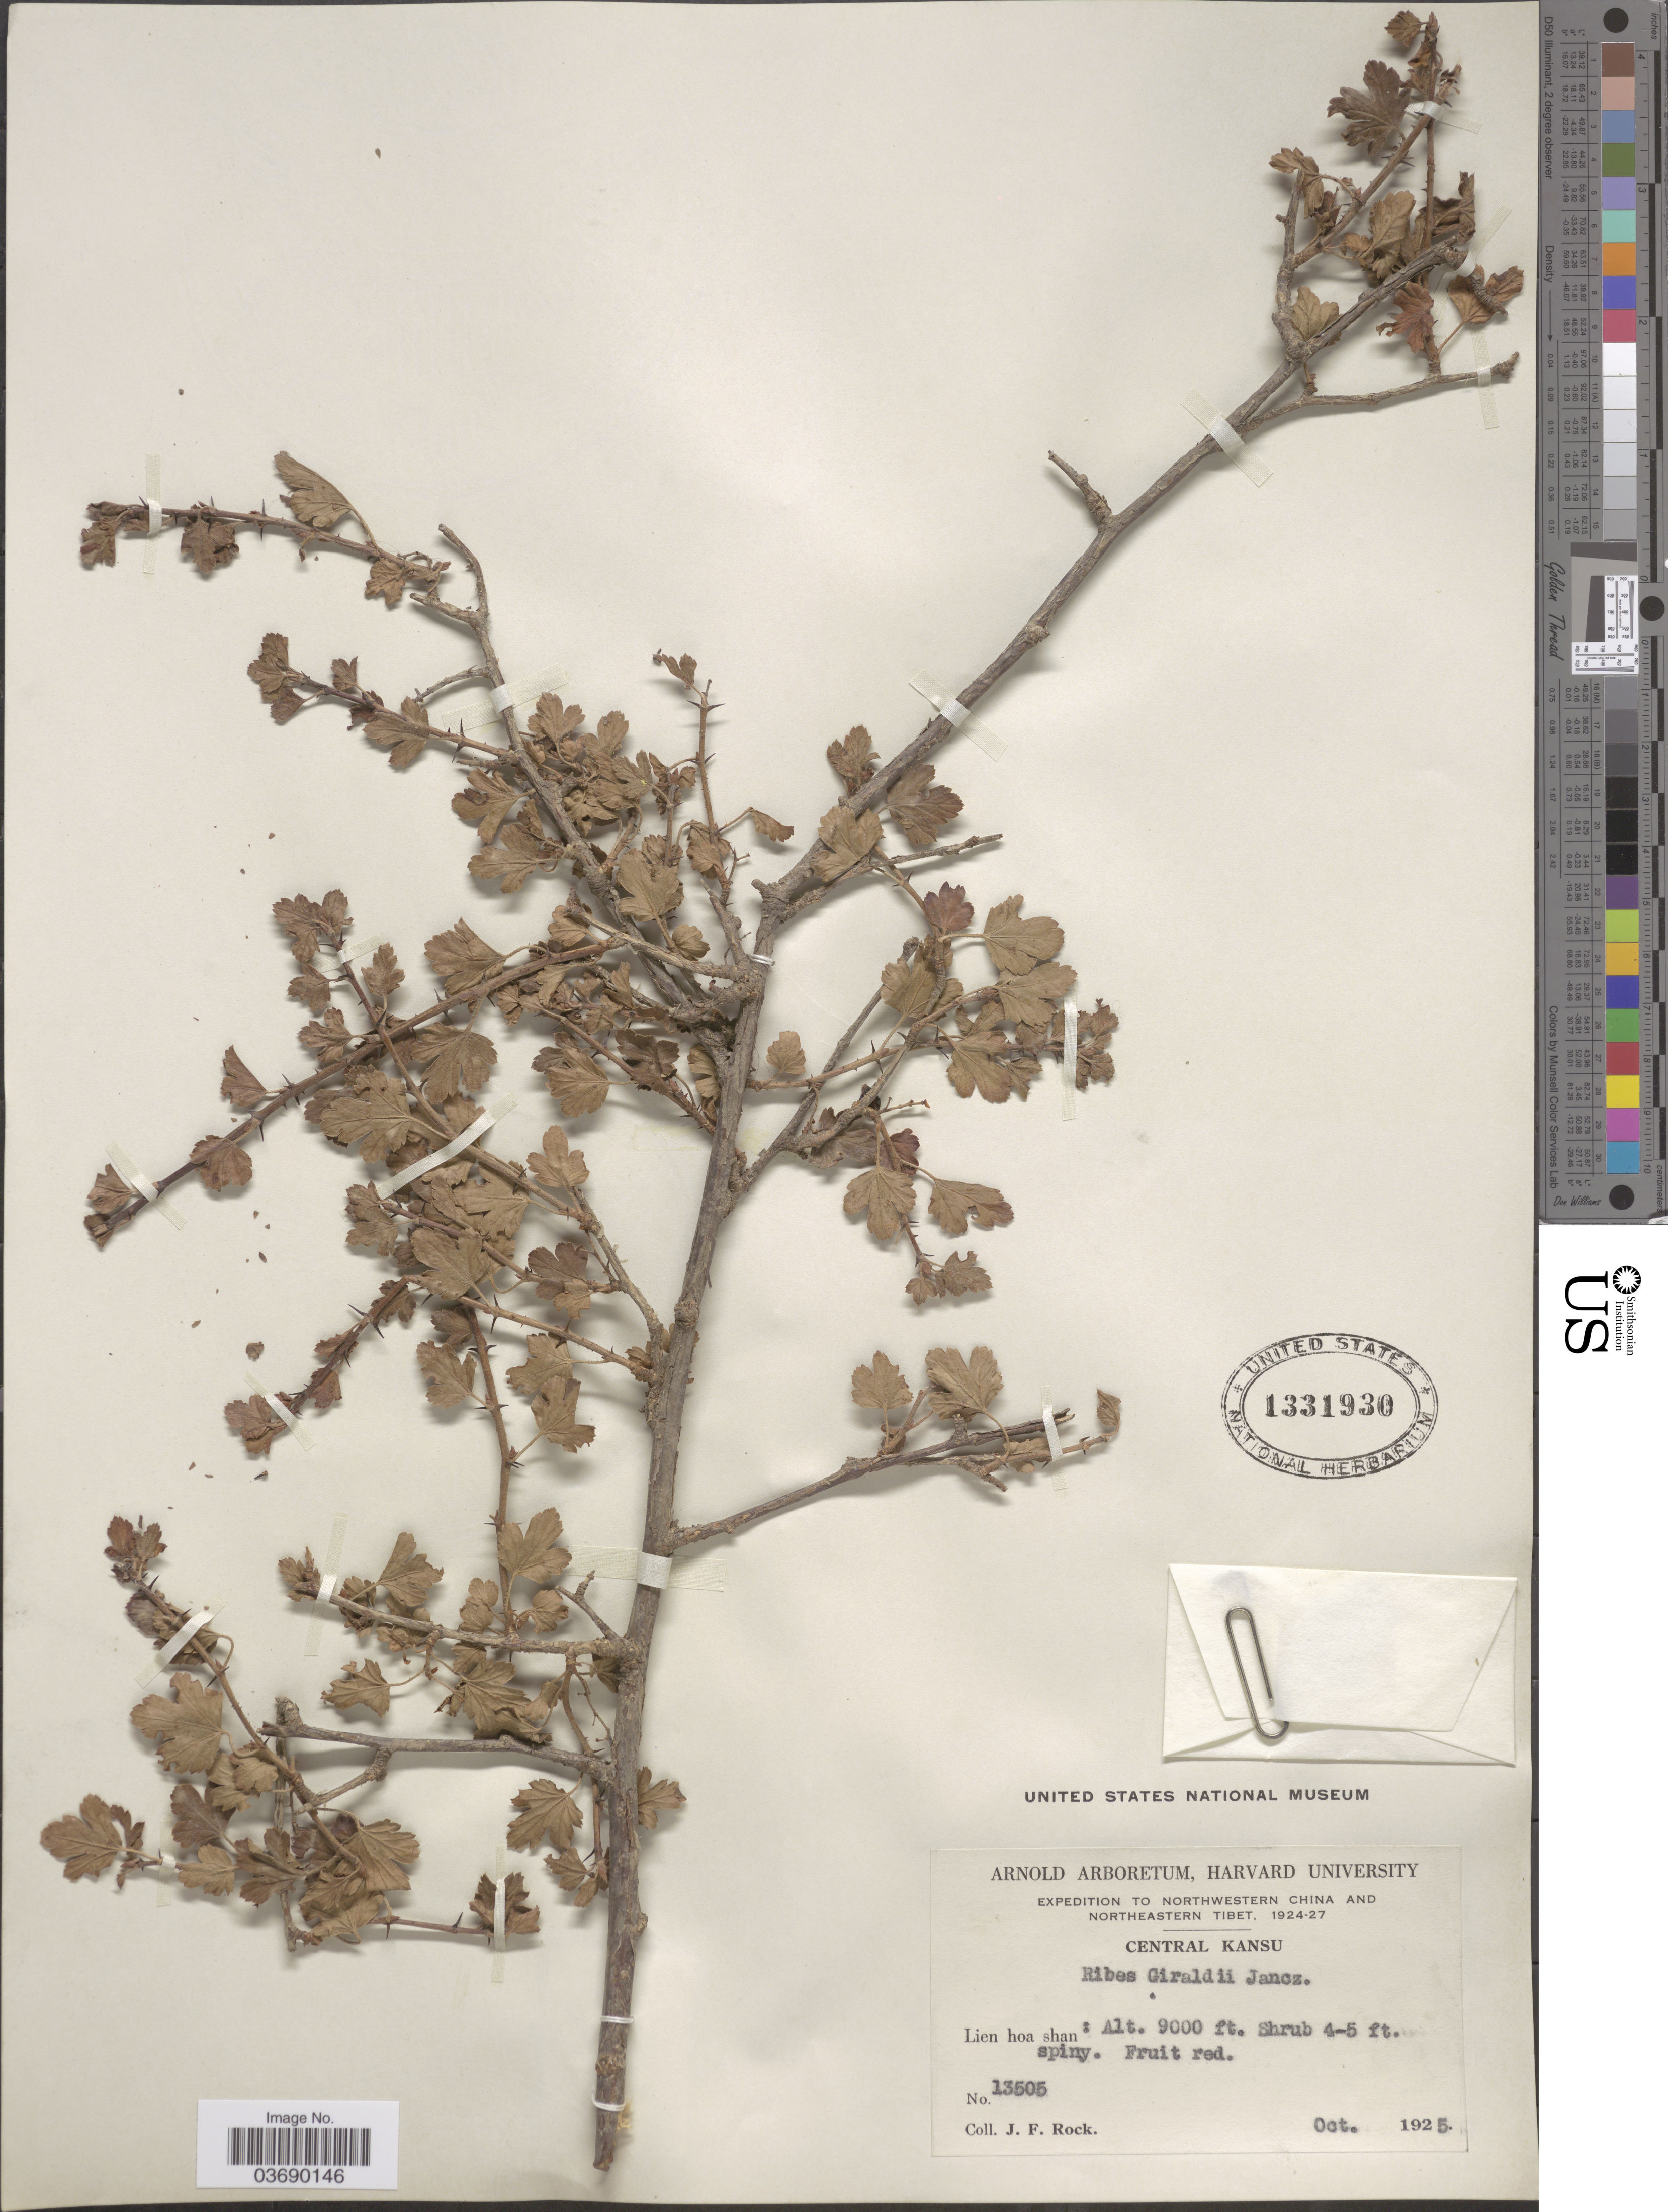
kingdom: Plantae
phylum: Tracheophyta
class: Magnoliopsida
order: Saxifragales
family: Grossulariaceae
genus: Ribes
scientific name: Ribes giraldii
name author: Jancz.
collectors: J. Rock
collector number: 13505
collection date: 1925-10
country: China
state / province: Gansu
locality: Northwestern China. Central Kansu. Lien hoa shan.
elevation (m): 2743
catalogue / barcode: US 1331930